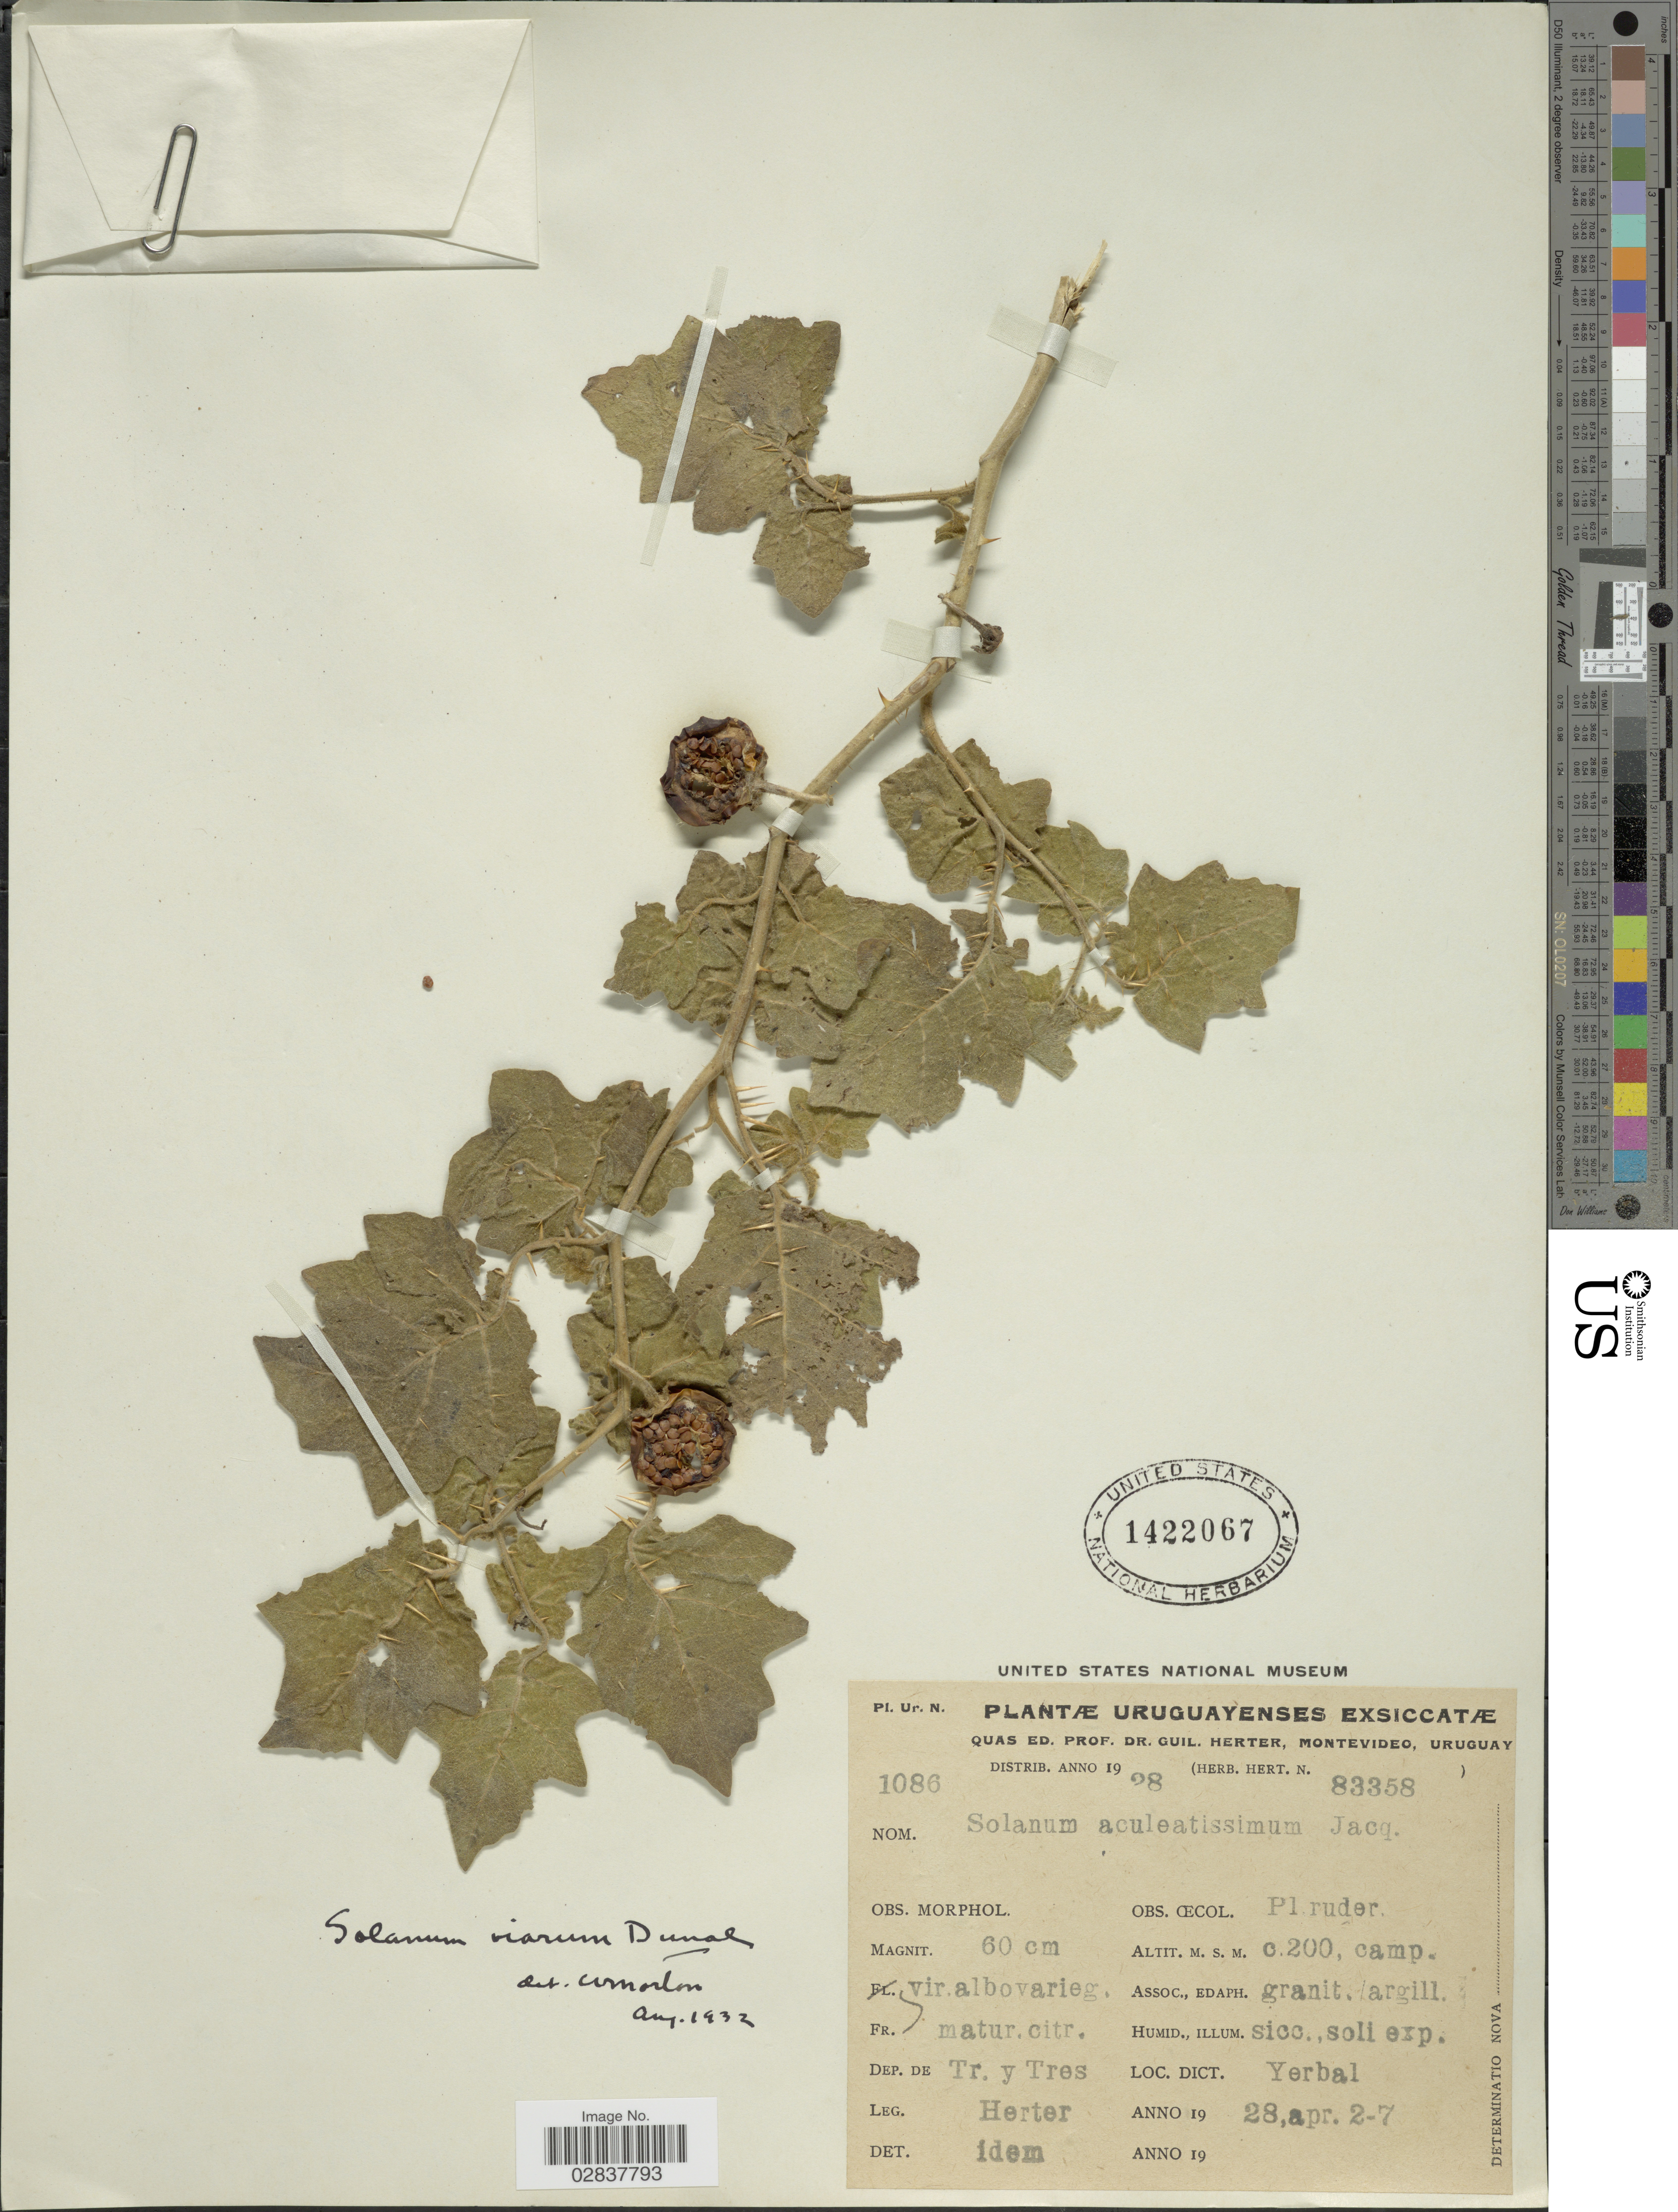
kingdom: Plantae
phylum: Tracheophyta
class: Magnoliopsida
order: Solanales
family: Solanaceae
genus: Solanum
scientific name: Solanum reflexum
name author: Schrank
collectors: G. Herter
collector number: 1086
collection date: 1928-04-02/1928-04-07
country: Uruguay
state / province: Treinta y Tres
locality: Dep. de Tr. y Tres. Yerbal.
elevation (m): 200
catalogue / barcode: US 1422067